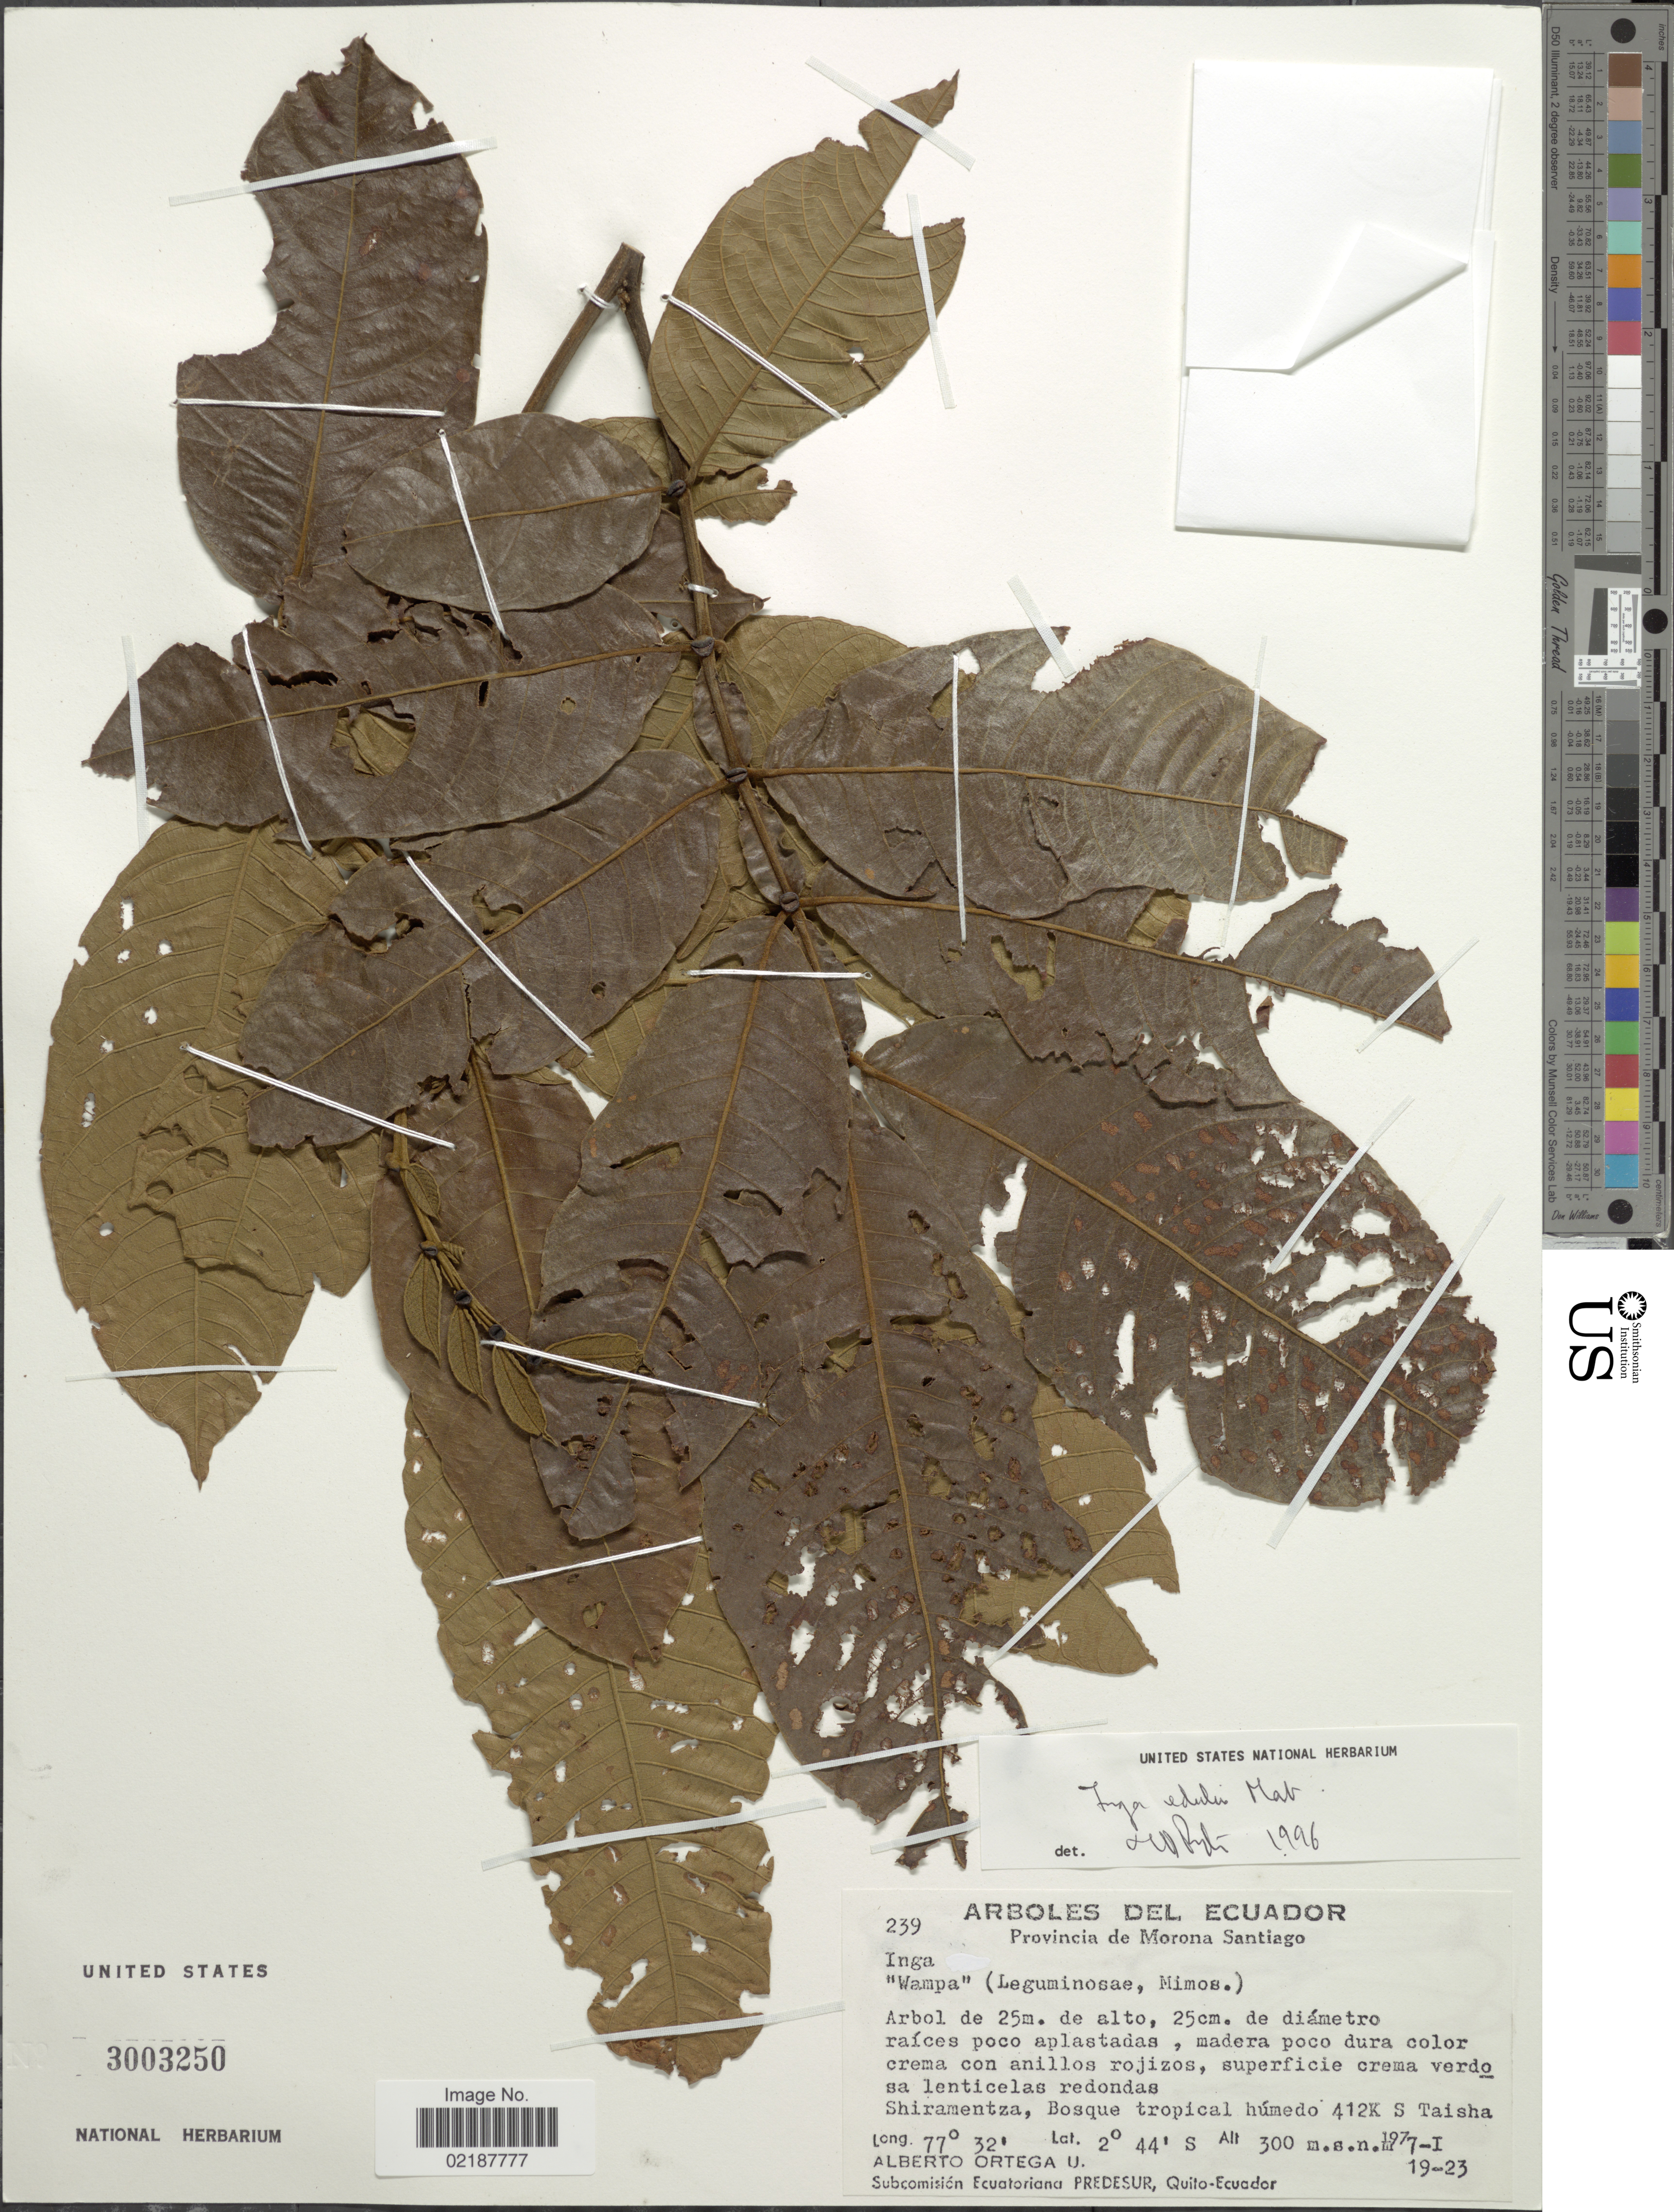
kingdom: Plantae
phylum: Tracheophyta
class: Magnoliopsida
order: Fabales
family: Fabaceae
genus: Inga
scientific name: Inga edulis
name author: Mart.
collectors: A. T. Ortega U.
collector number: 239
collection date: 1923-01-07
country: Ecuador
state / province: Morona-Santiago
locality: Shiramentza, Bosque tropical humedo 412 k S Taisha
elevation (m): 300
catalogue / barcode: US 3003250